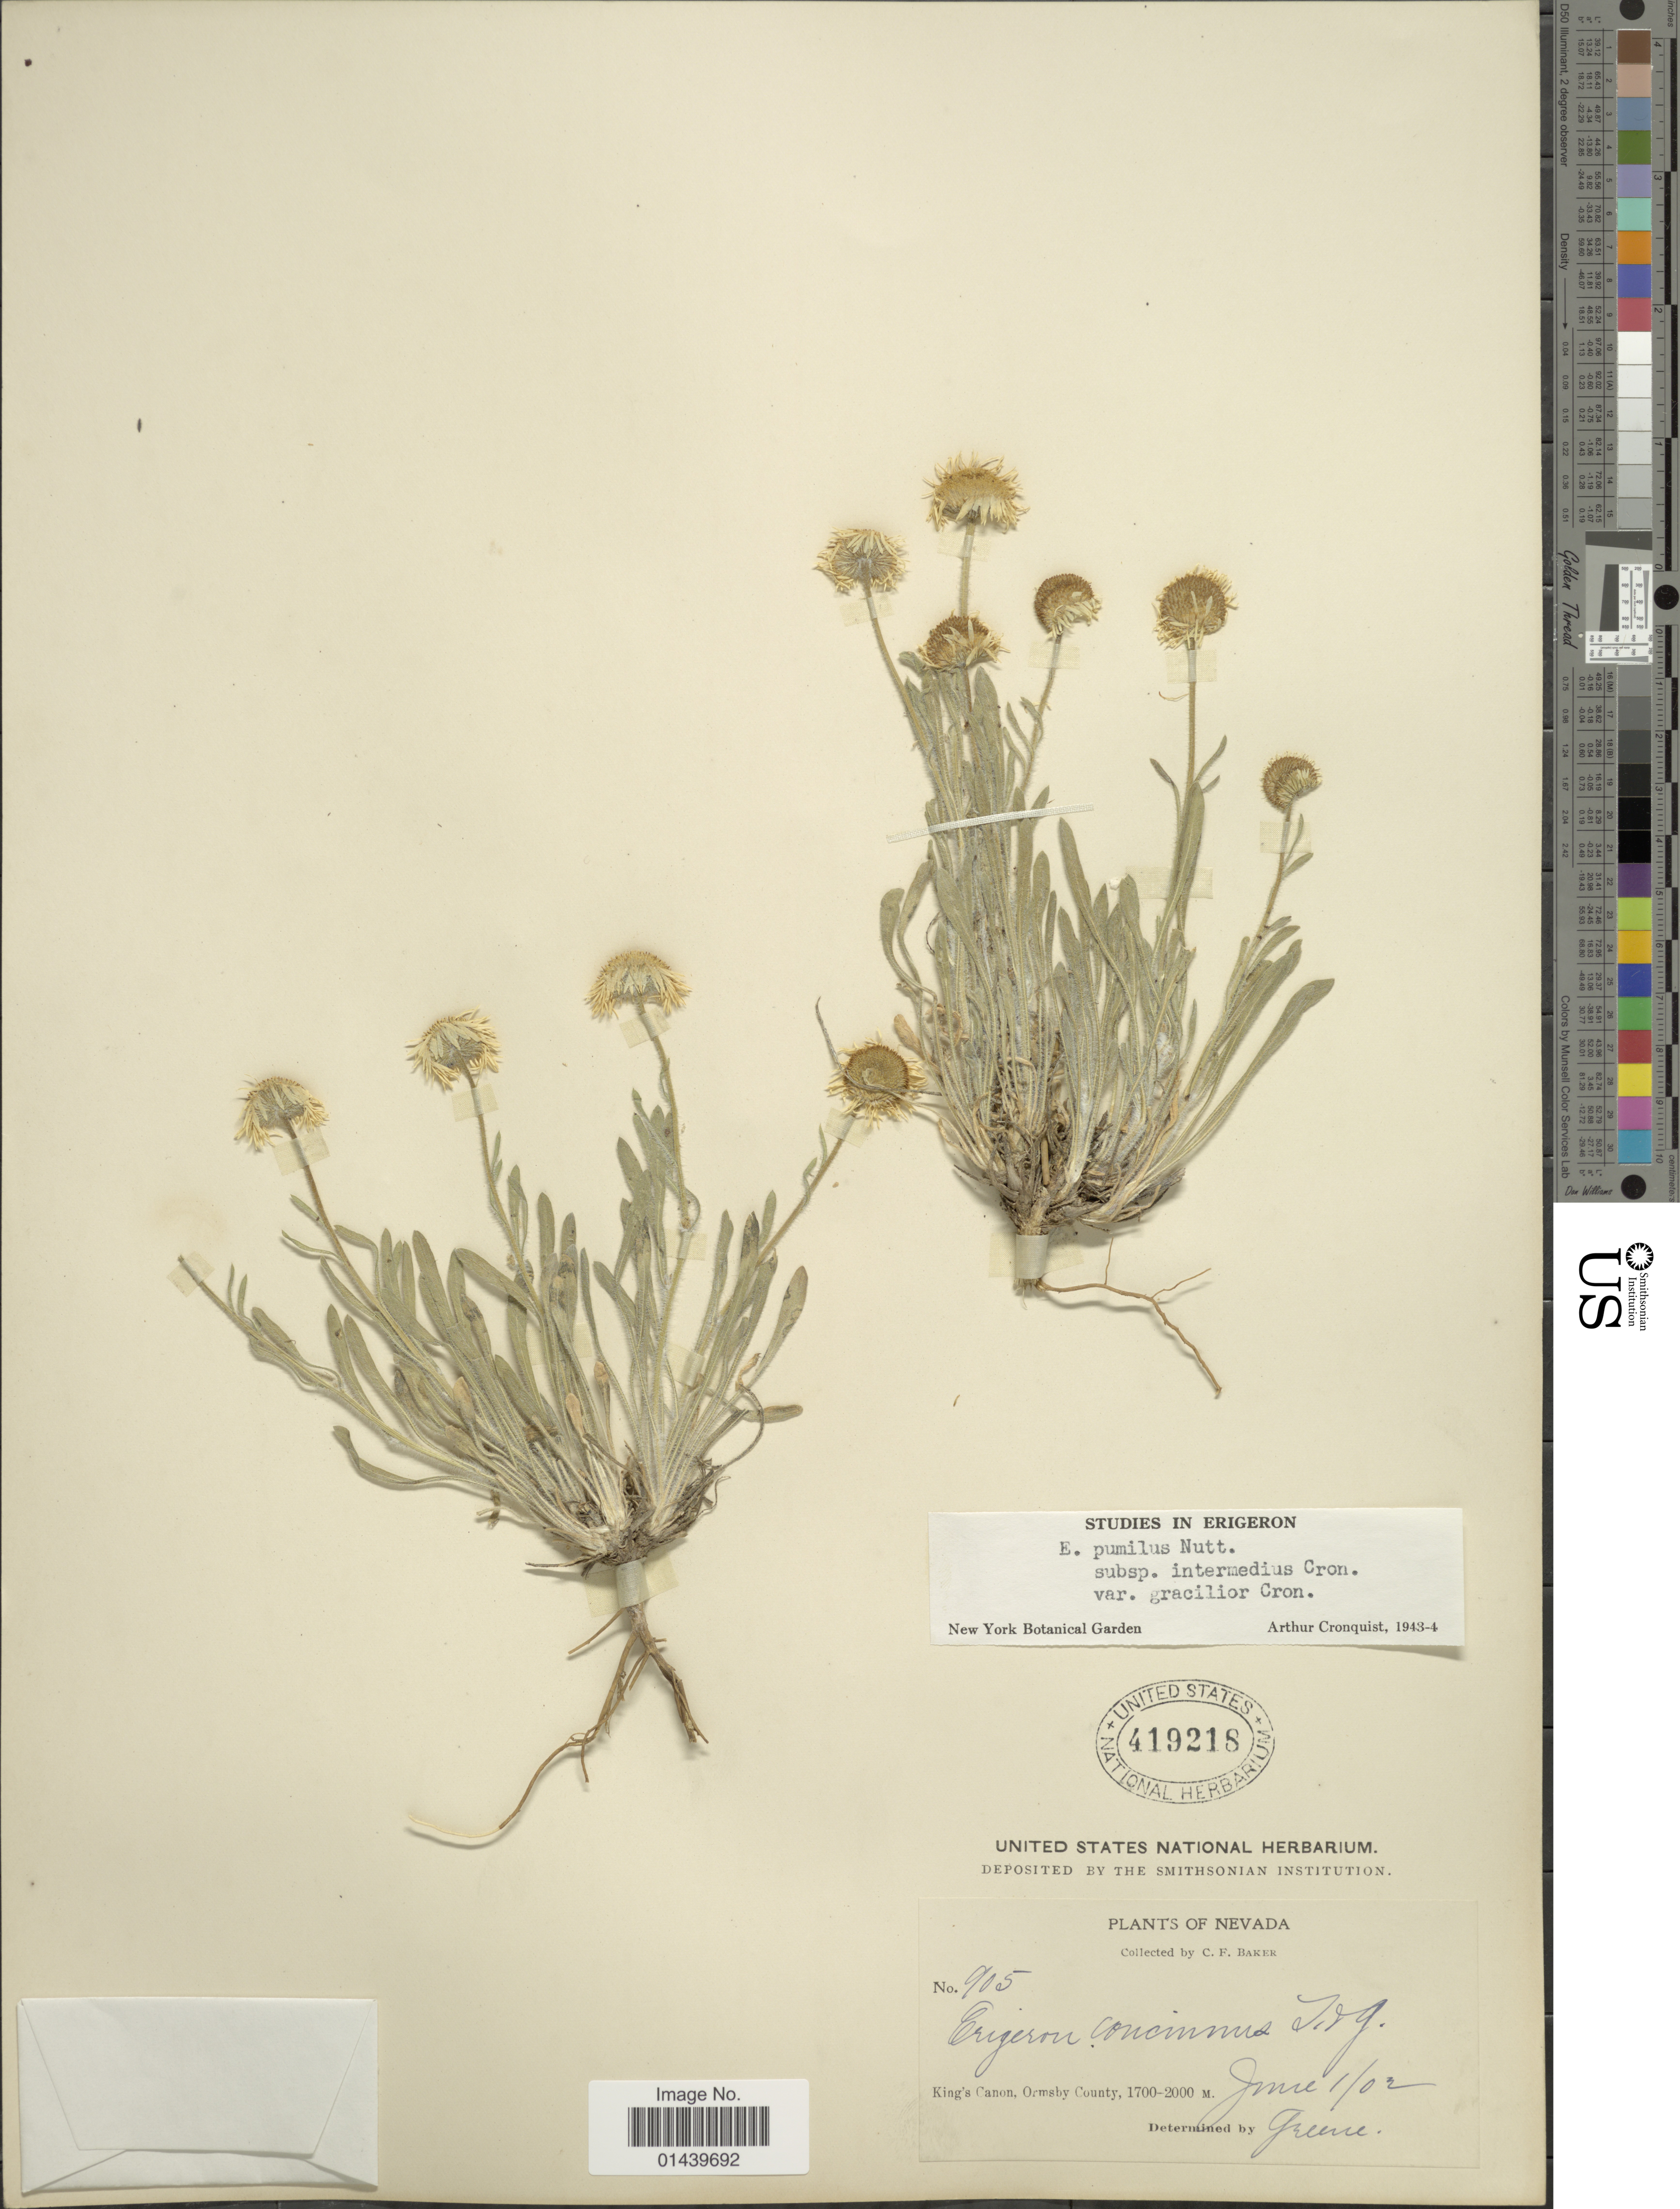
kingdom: Plantae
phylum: Tracheophyta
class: Magnoliopsida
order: Asterales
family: Asteraceae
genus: Erigeron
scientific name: Erigeron pumilus var. gracilior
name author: Cronq.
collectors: C. F. Baker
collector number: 905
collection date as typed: Transcribed d/m/y: 1/6/2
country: United States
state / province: Nevada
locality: King's Canon, Ormsby County.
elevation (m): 1700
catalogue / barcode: US 419218